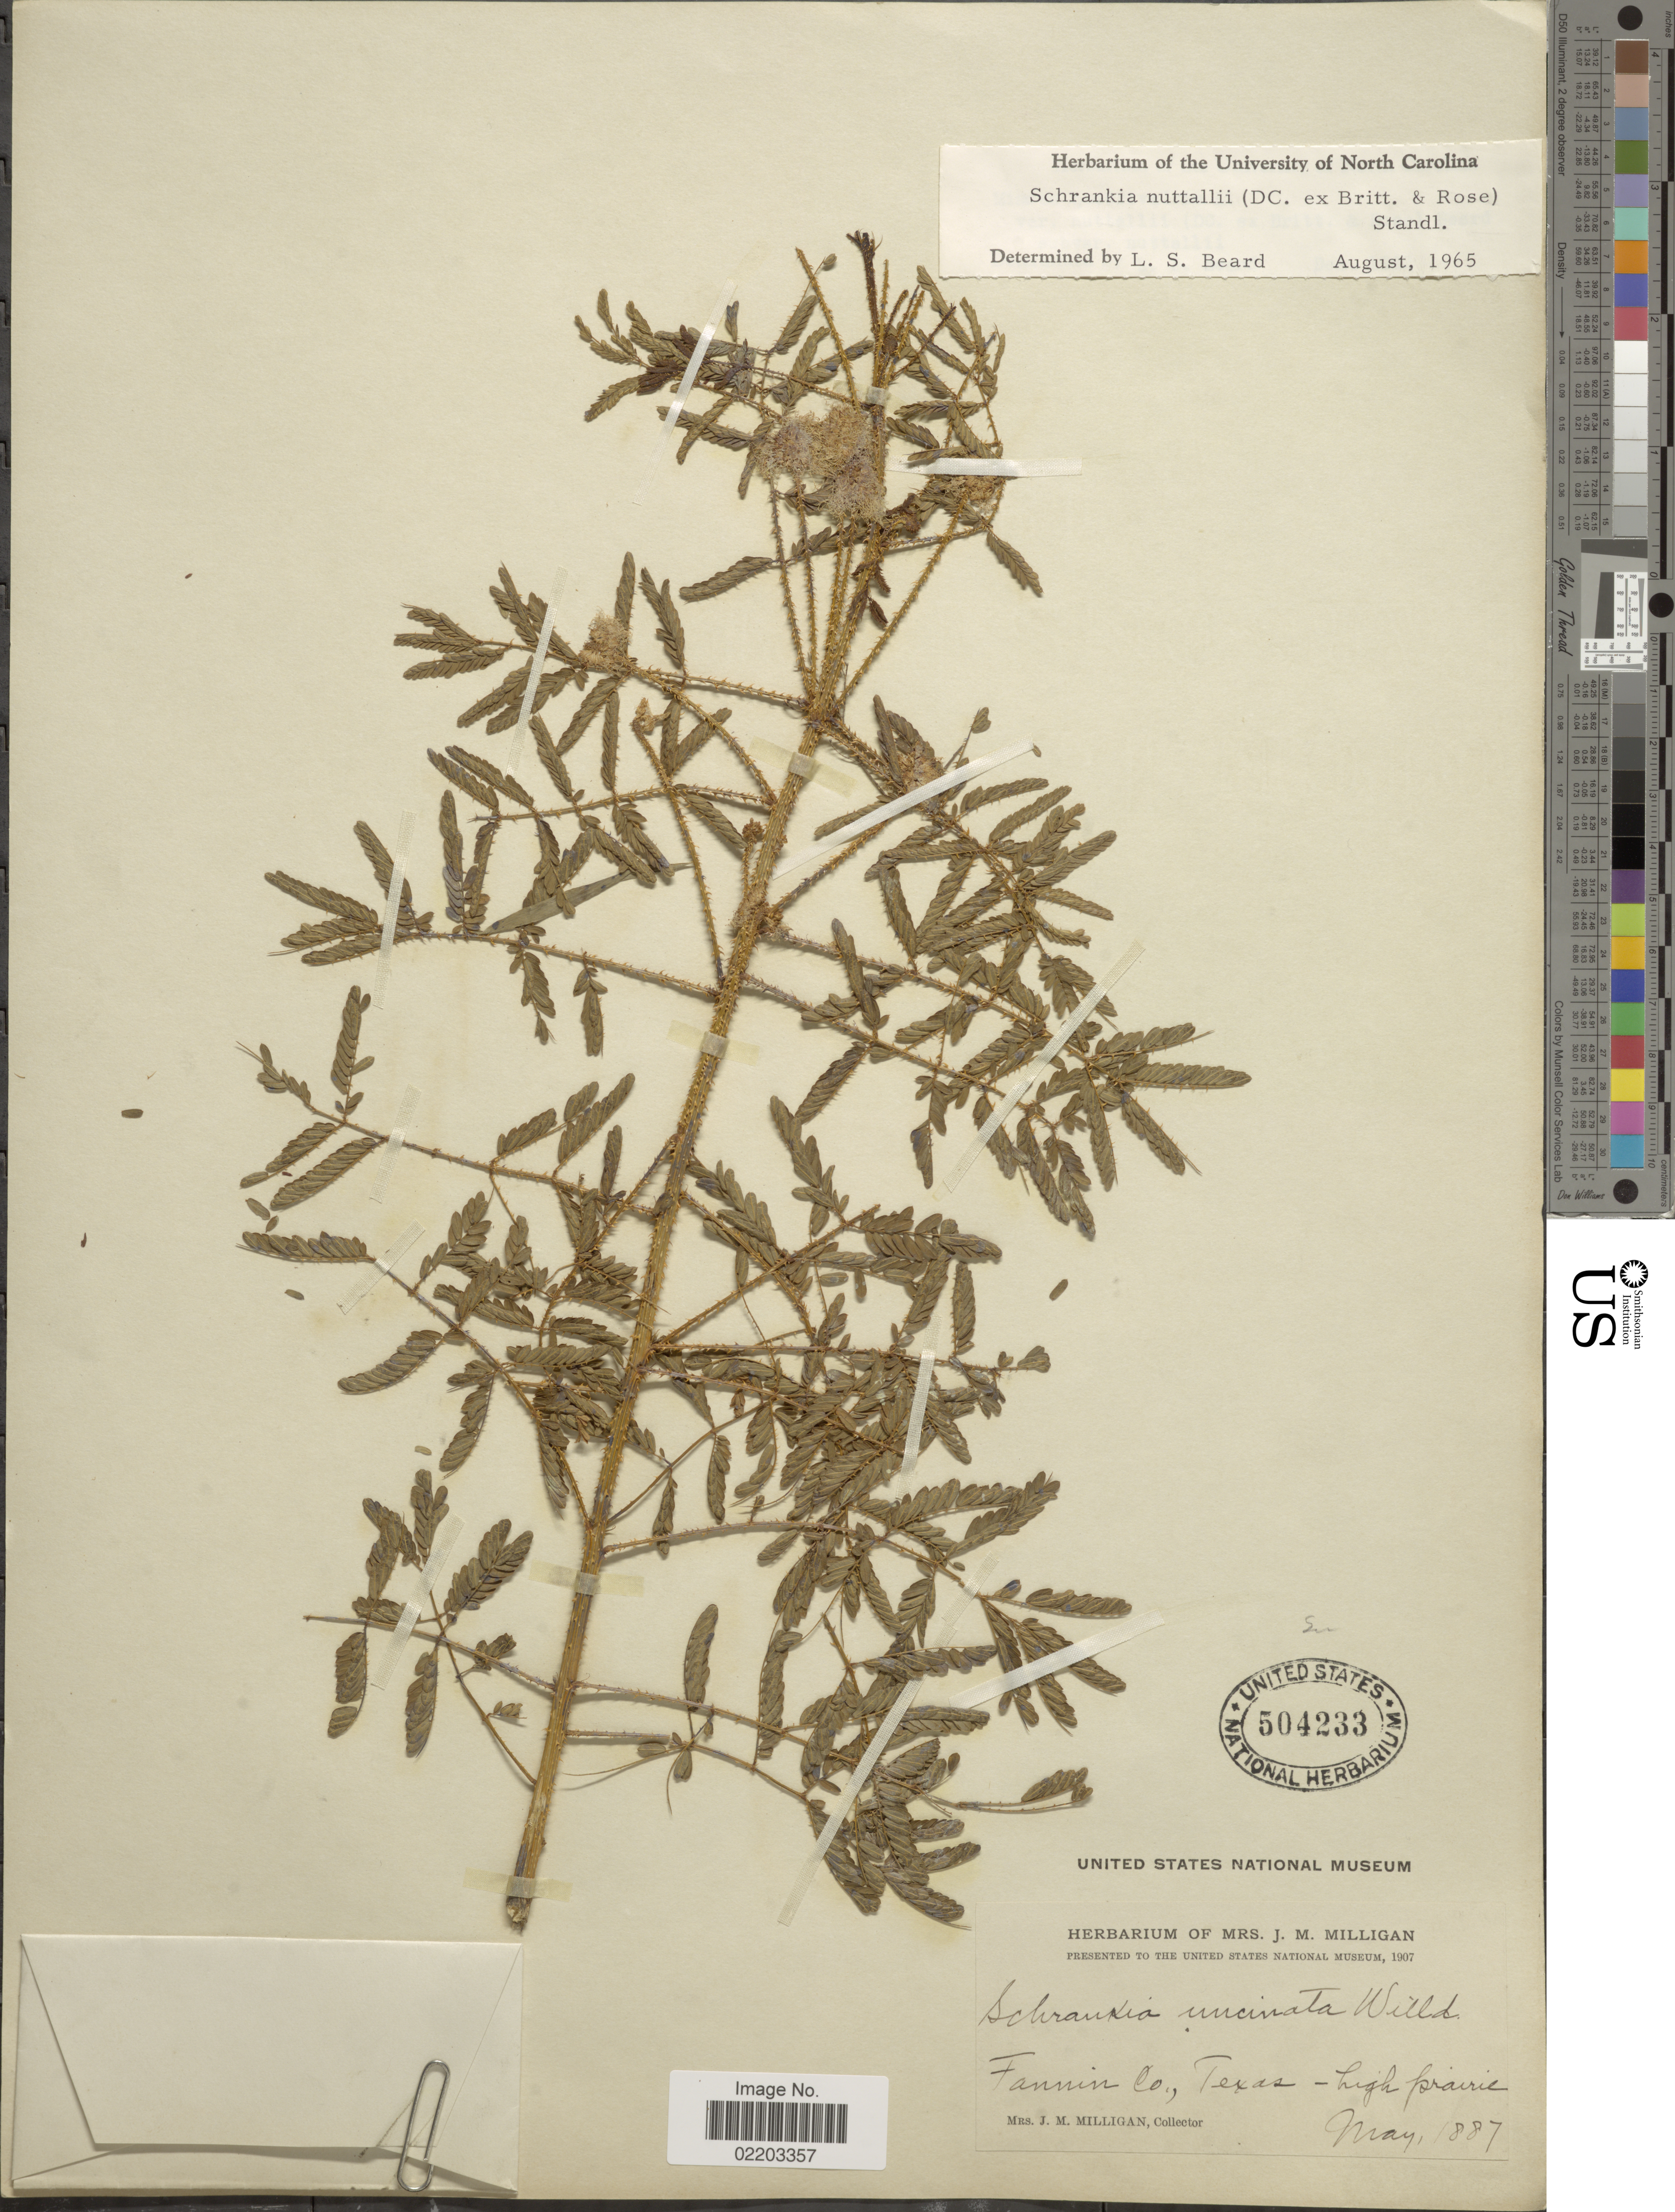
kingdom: Plantae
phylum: Tracheophyta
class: Magnoliopsida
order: Fabales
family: Fabaceae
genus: Mimosa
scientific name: Mimosa nuttallii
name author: (DC.) B.L. Turner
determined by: Strong, M. T., (US), Smithsonian Institution - National Museum of Natural History (UNITED STATES)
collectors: J. Milligan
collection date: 1887-05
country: United States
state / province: Texas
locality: Fannin Co - high prairie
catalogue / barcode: US 504233